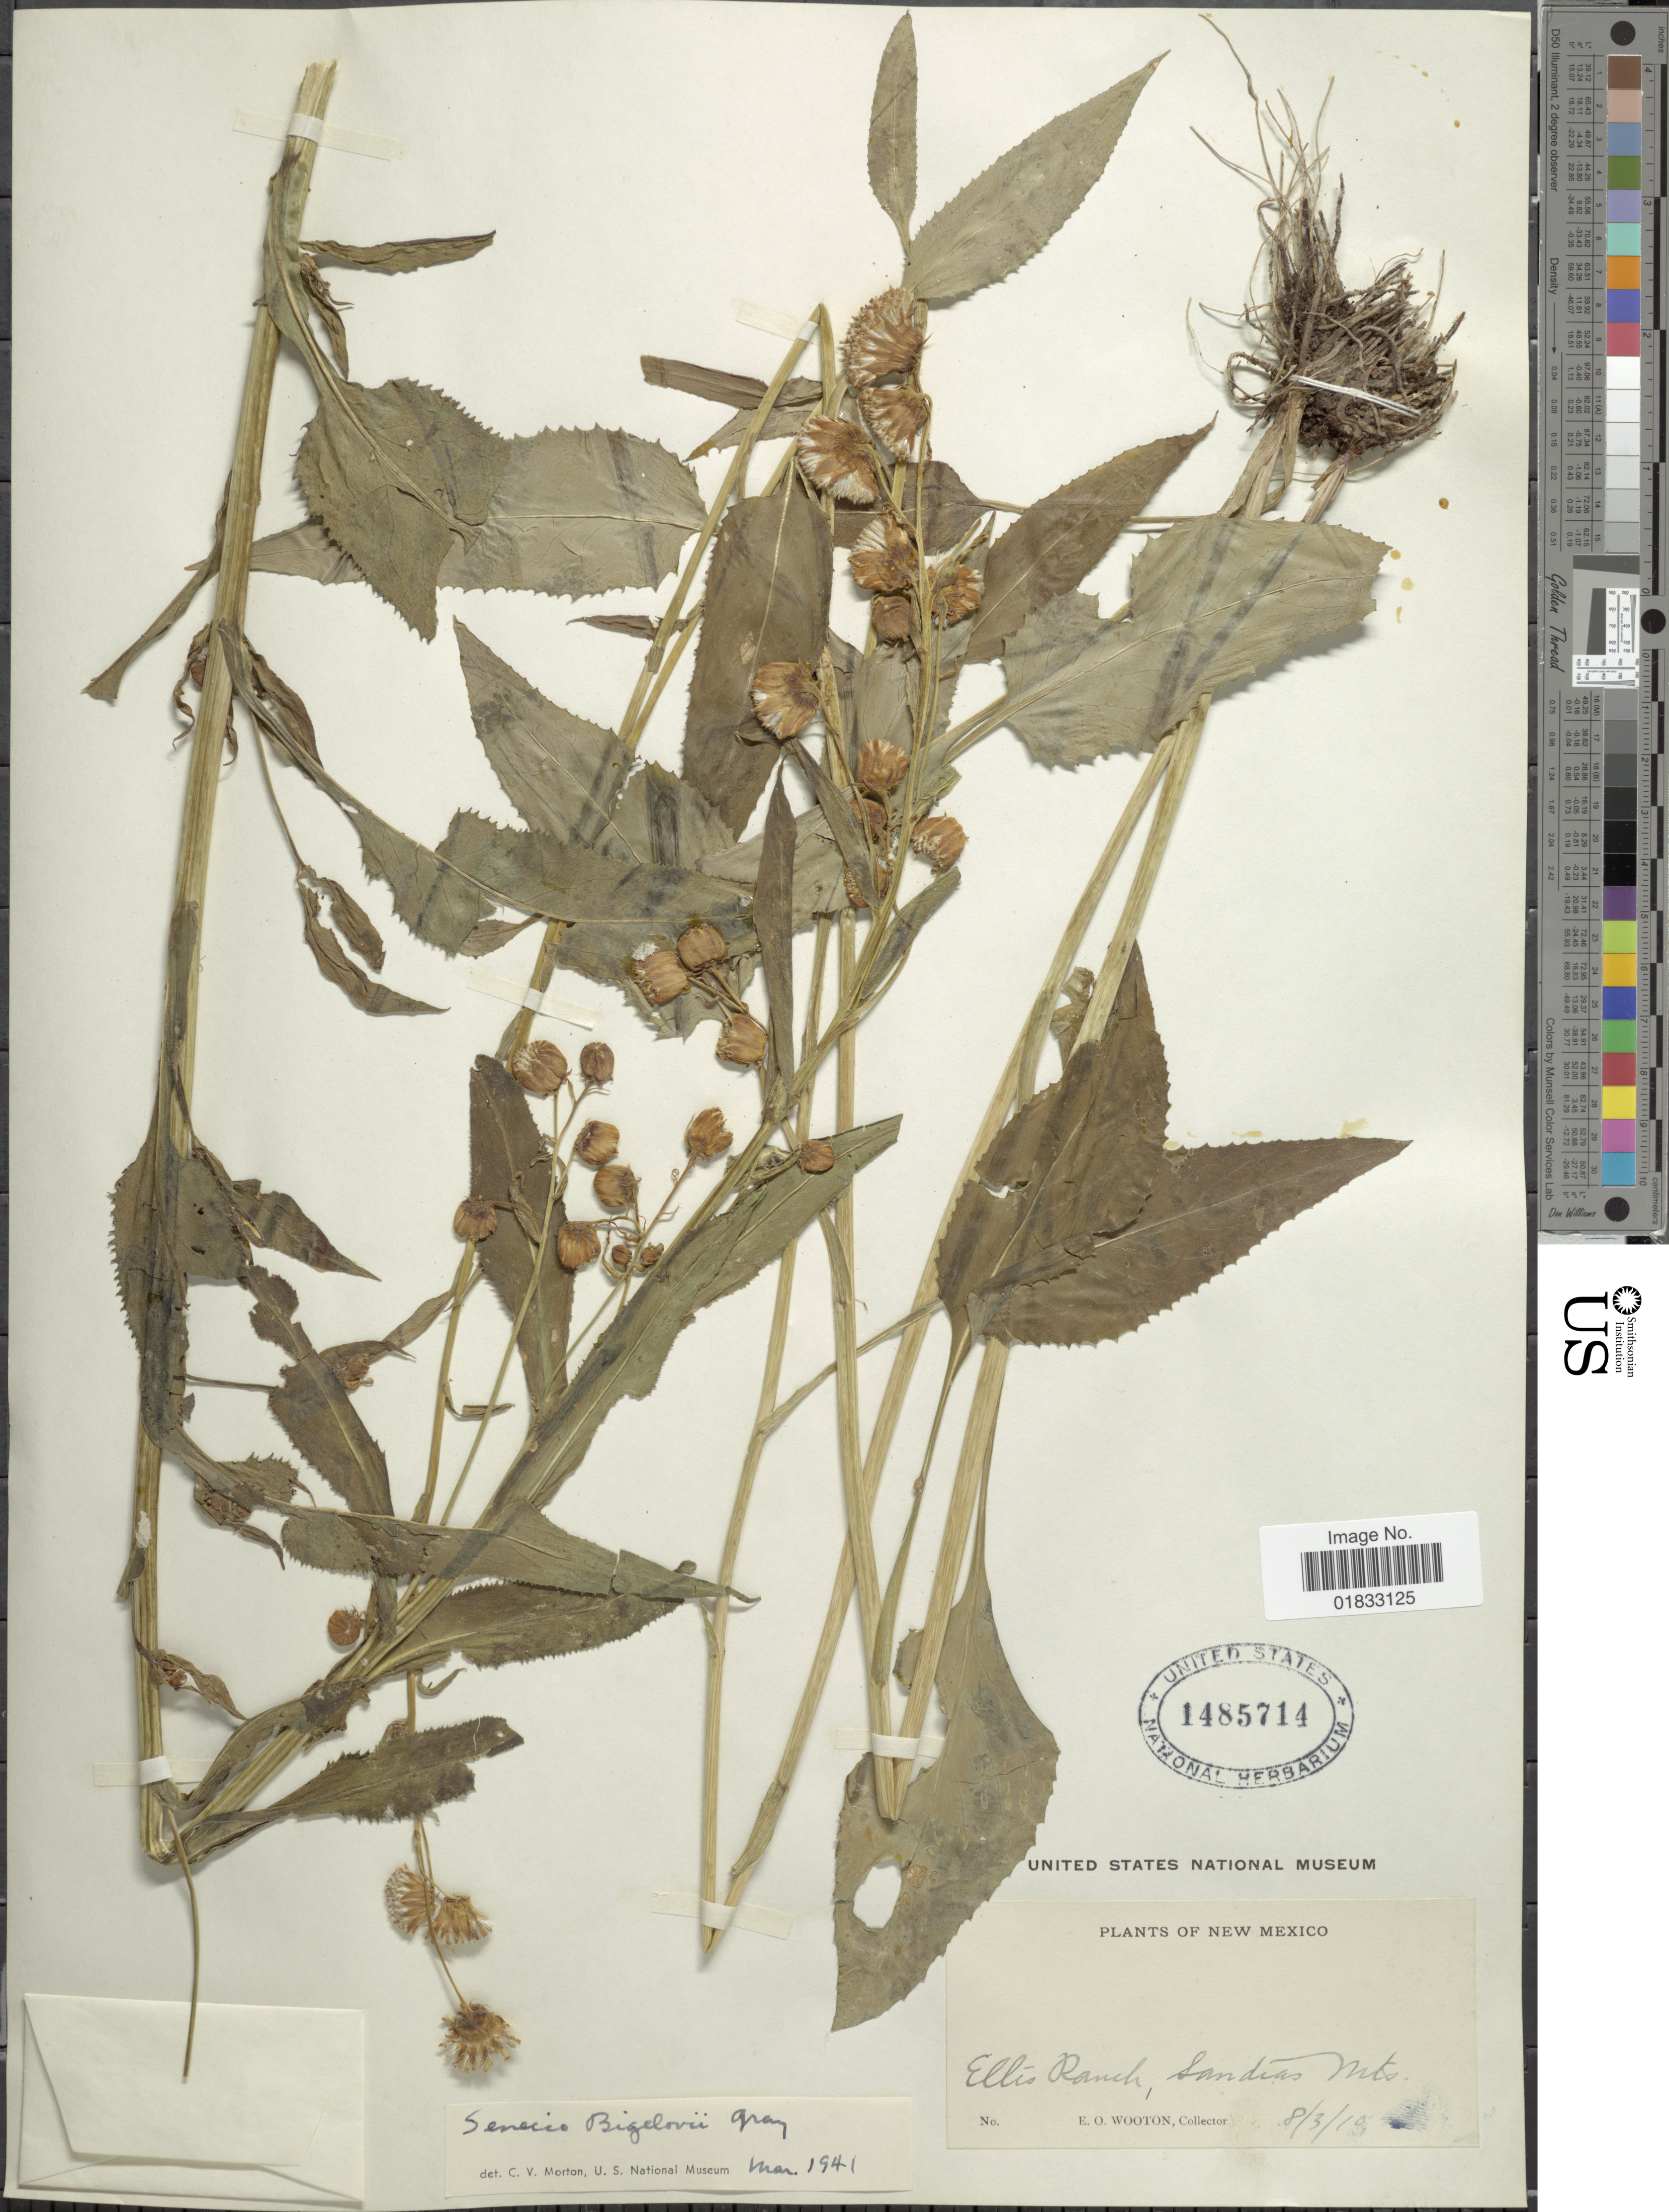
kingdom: Plantae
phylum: Tracheophyta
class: Magnoliopsida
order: Asterales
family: Asteraceae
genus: Senecio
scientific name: Senecio bigelovii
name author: A. Gray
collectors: E. O. Wooton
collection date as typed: Transcribed d/m/y: 3/8/10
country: United States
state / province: New Mexico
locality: Ellis Ranch, Sandias Mts.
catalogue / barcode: US 1485714